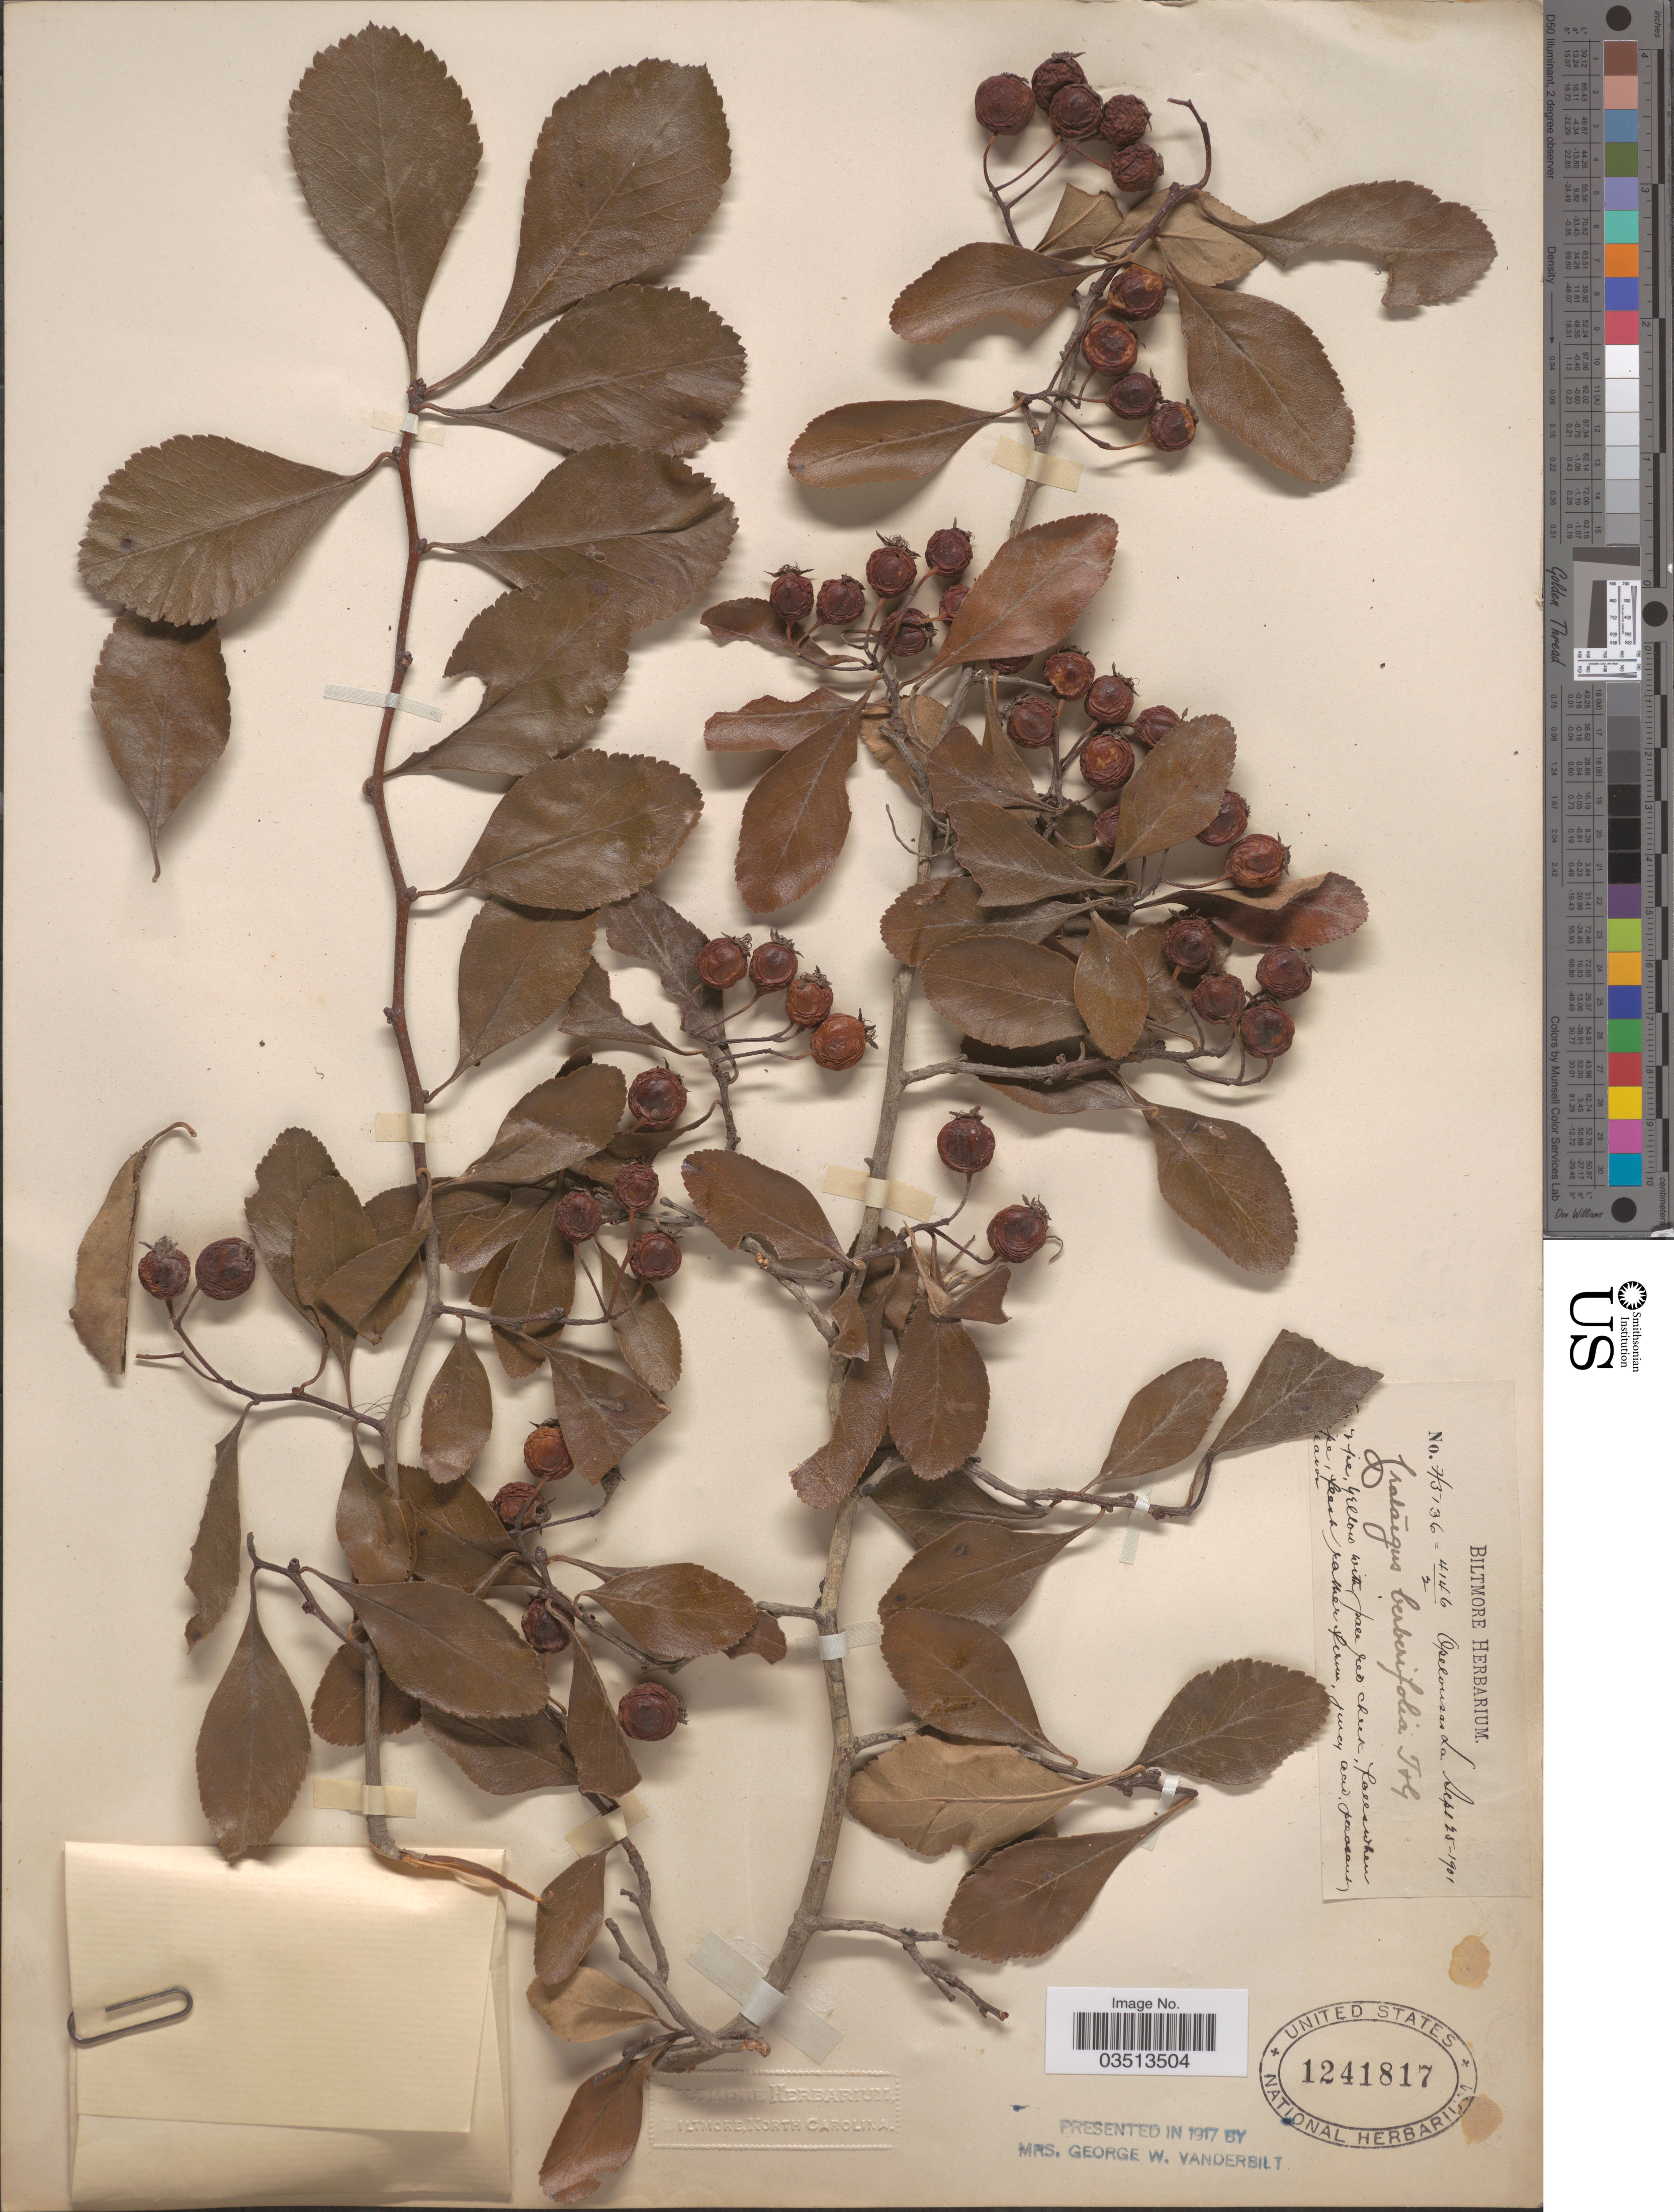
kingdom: Plantae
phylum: Tracheophyta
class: Magnoliopsida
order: Rosales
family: Rosaceae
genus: Crataegus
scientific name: Crataegus berberifolia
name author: Torr. & A. Gray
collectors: ex herb. Biltmore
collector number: H5136 = 4146/2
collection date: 1901-09-25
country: United States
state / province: Louisiana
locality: Opelousas.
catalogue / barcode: US 1241817